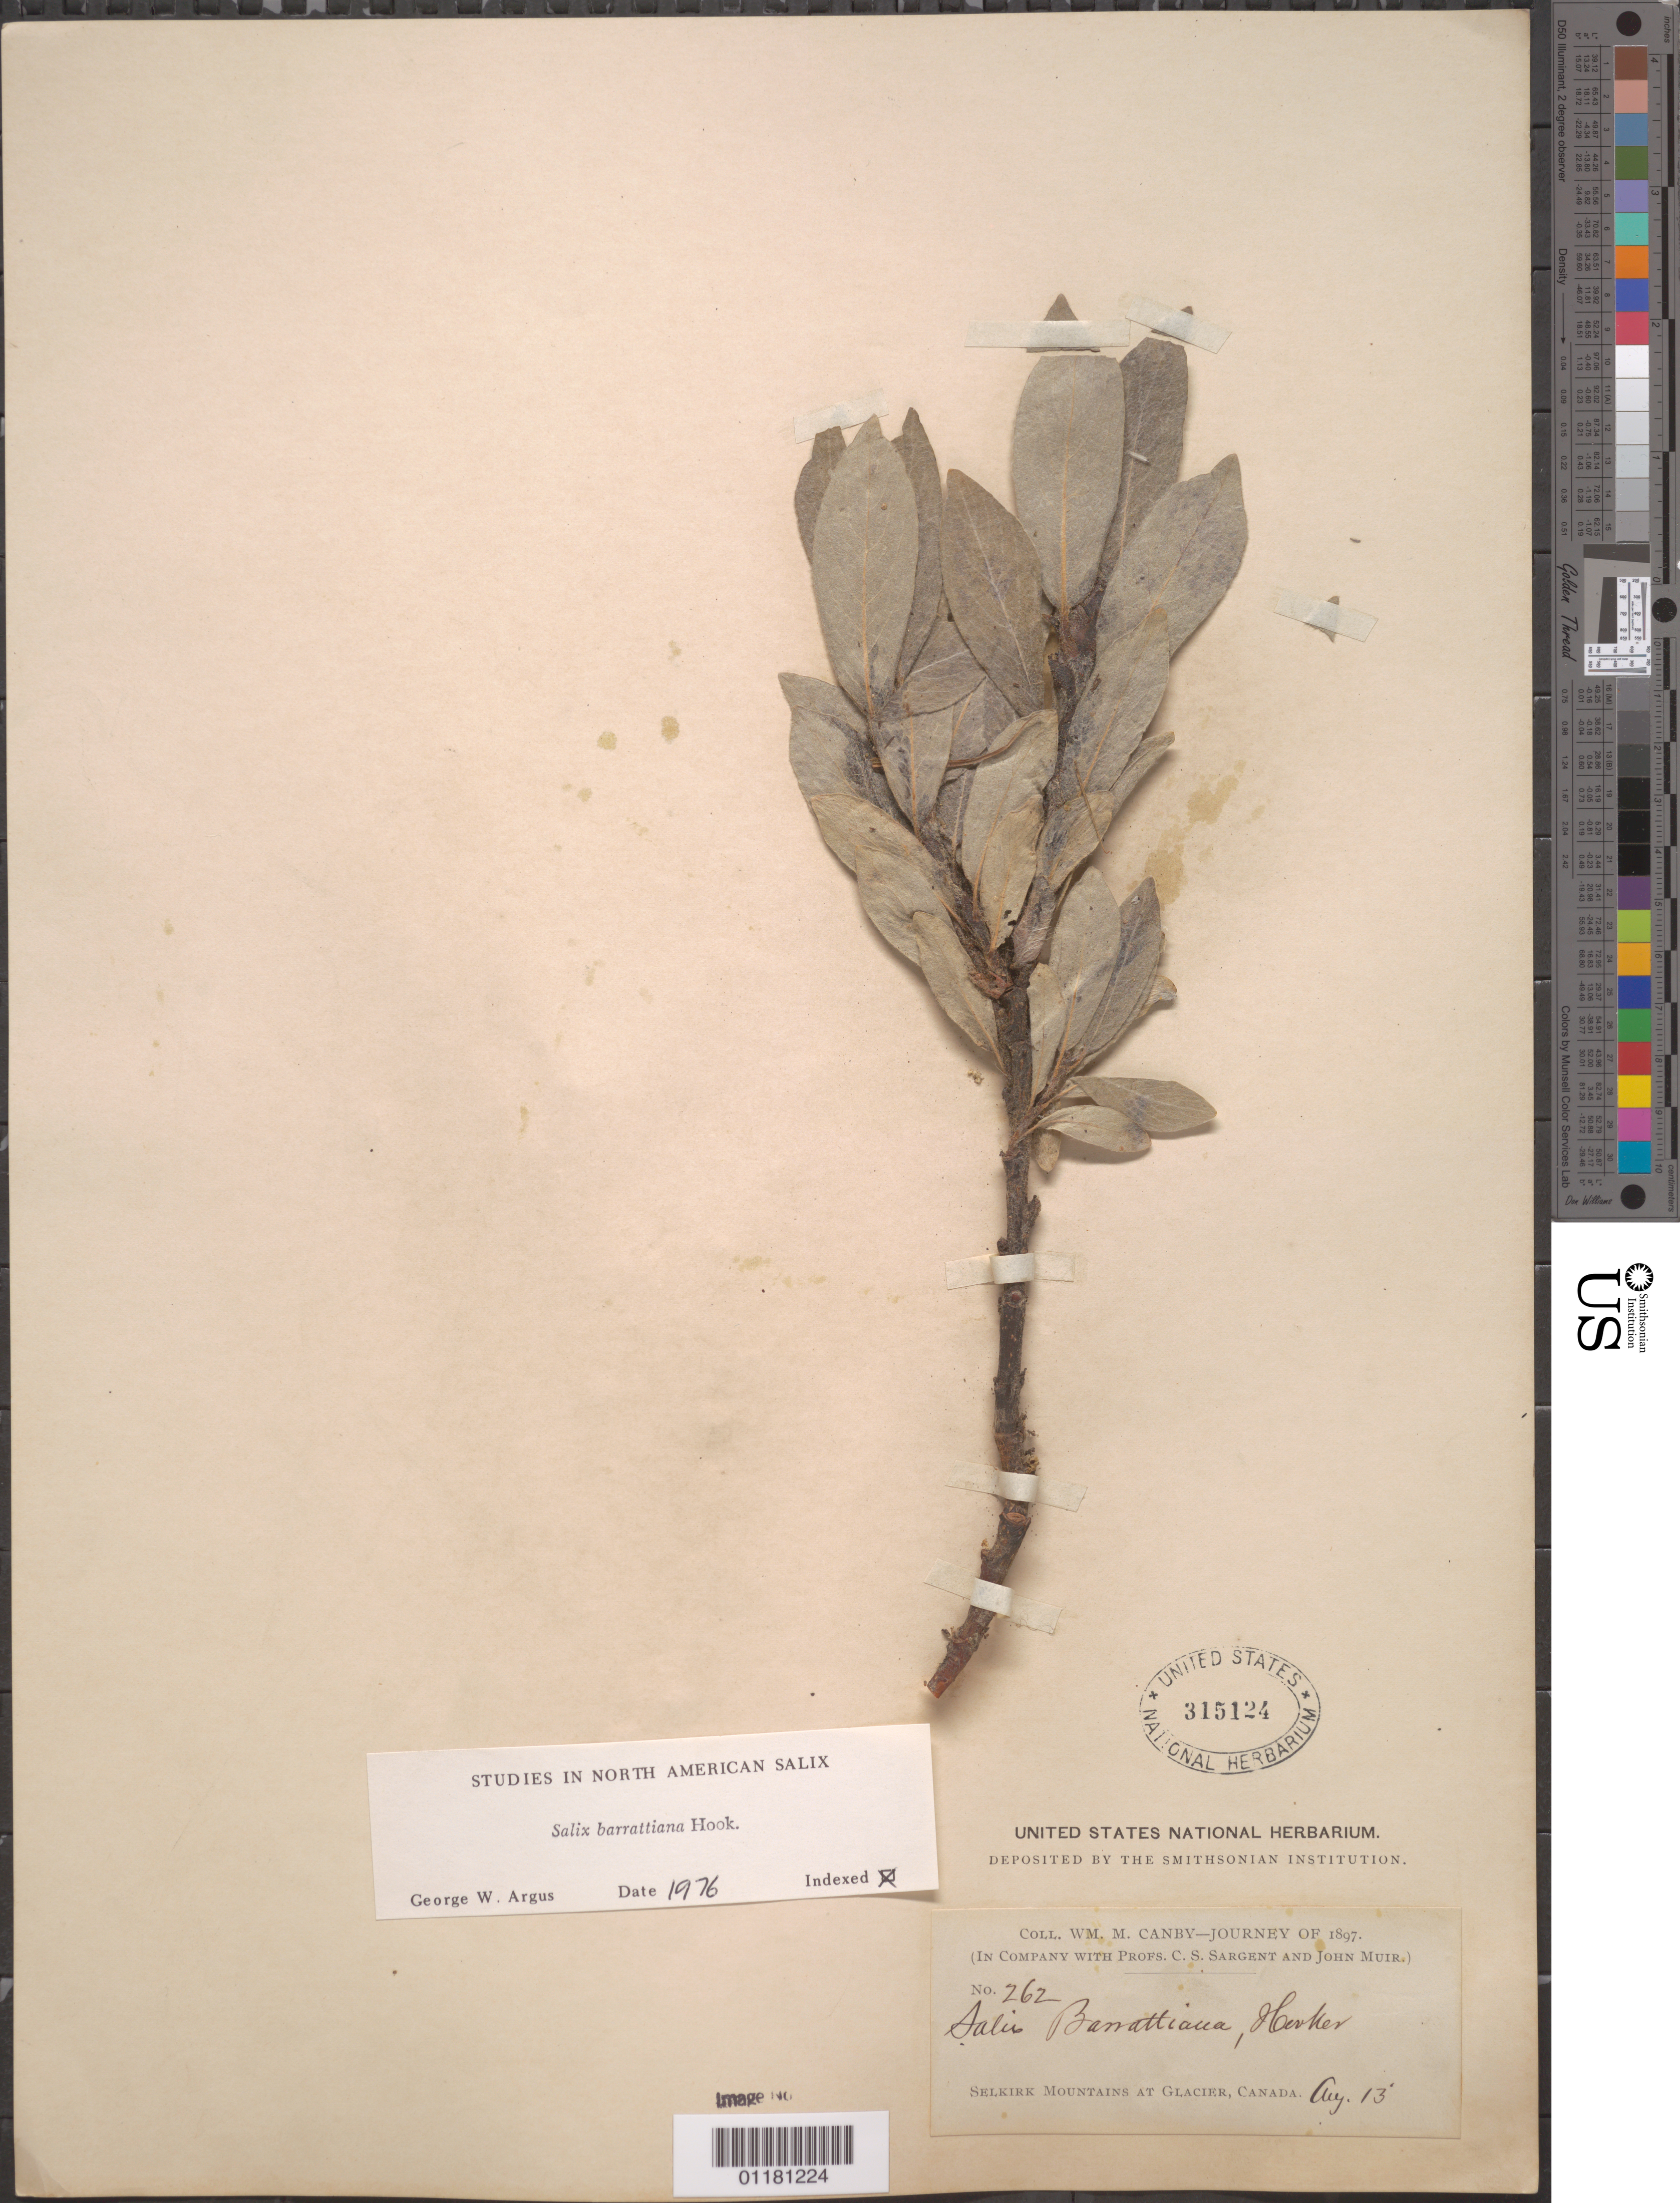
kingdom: Plantae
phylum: Tracheophyta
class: Magnoliopsida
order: Malpighiales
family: Salicaceae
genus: Salix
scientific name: Salix barrattiana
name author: Hook.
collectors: W. M. Canby, C. S. Sargent & J. Muir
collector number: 262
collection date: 1897-08-13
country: Canada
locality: Selkirk Mts. at Glacier.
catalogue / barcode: US 315124